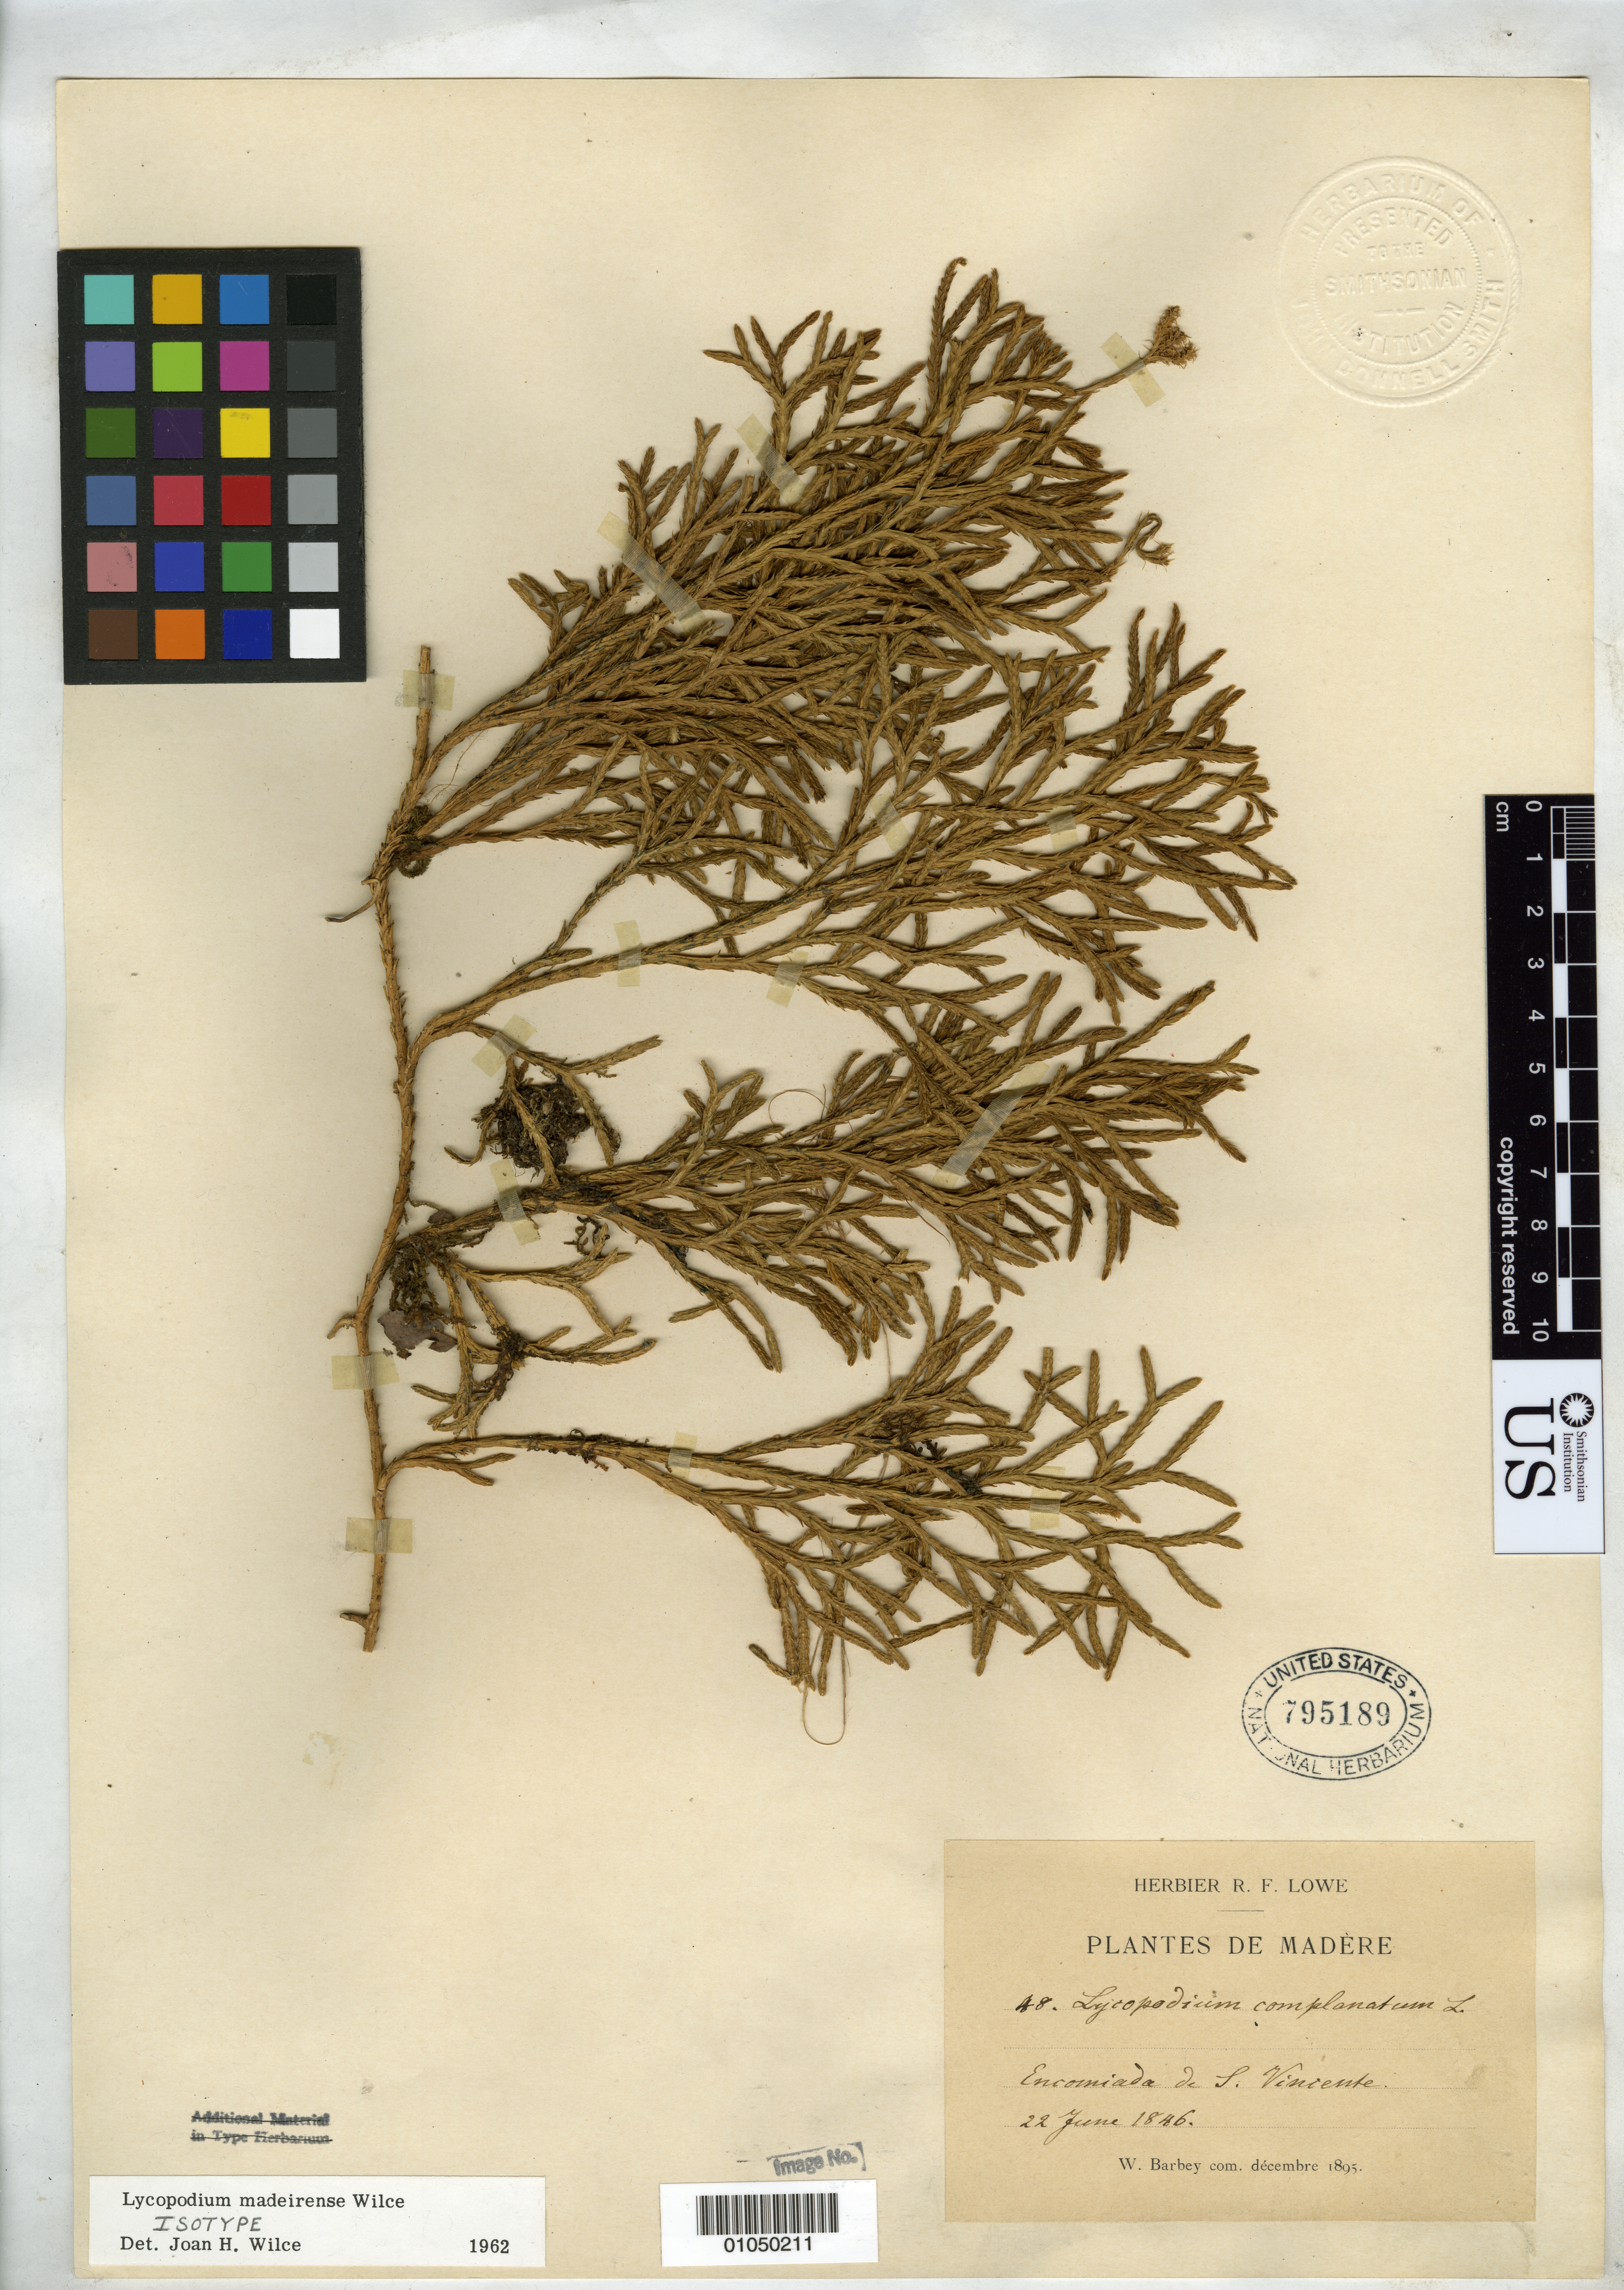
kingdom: Plantae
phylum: Tracheophyta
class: Lycopodiopsida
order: Lycopodiales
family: Lycopodiaceae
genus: Lycopodium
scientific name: Lycopodium madeirense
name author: J.H. Wilce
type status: Isotype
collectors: R. T. Lowe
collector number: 48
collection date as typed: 22 Jun 1846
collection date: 1846-06-22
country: Portugal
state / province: Madeira (Aut. Reg.)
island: Madeira Is.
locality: St. Vincente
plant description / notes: Specimen ex John Donnell Smith herbarium.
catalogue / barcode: US 795189